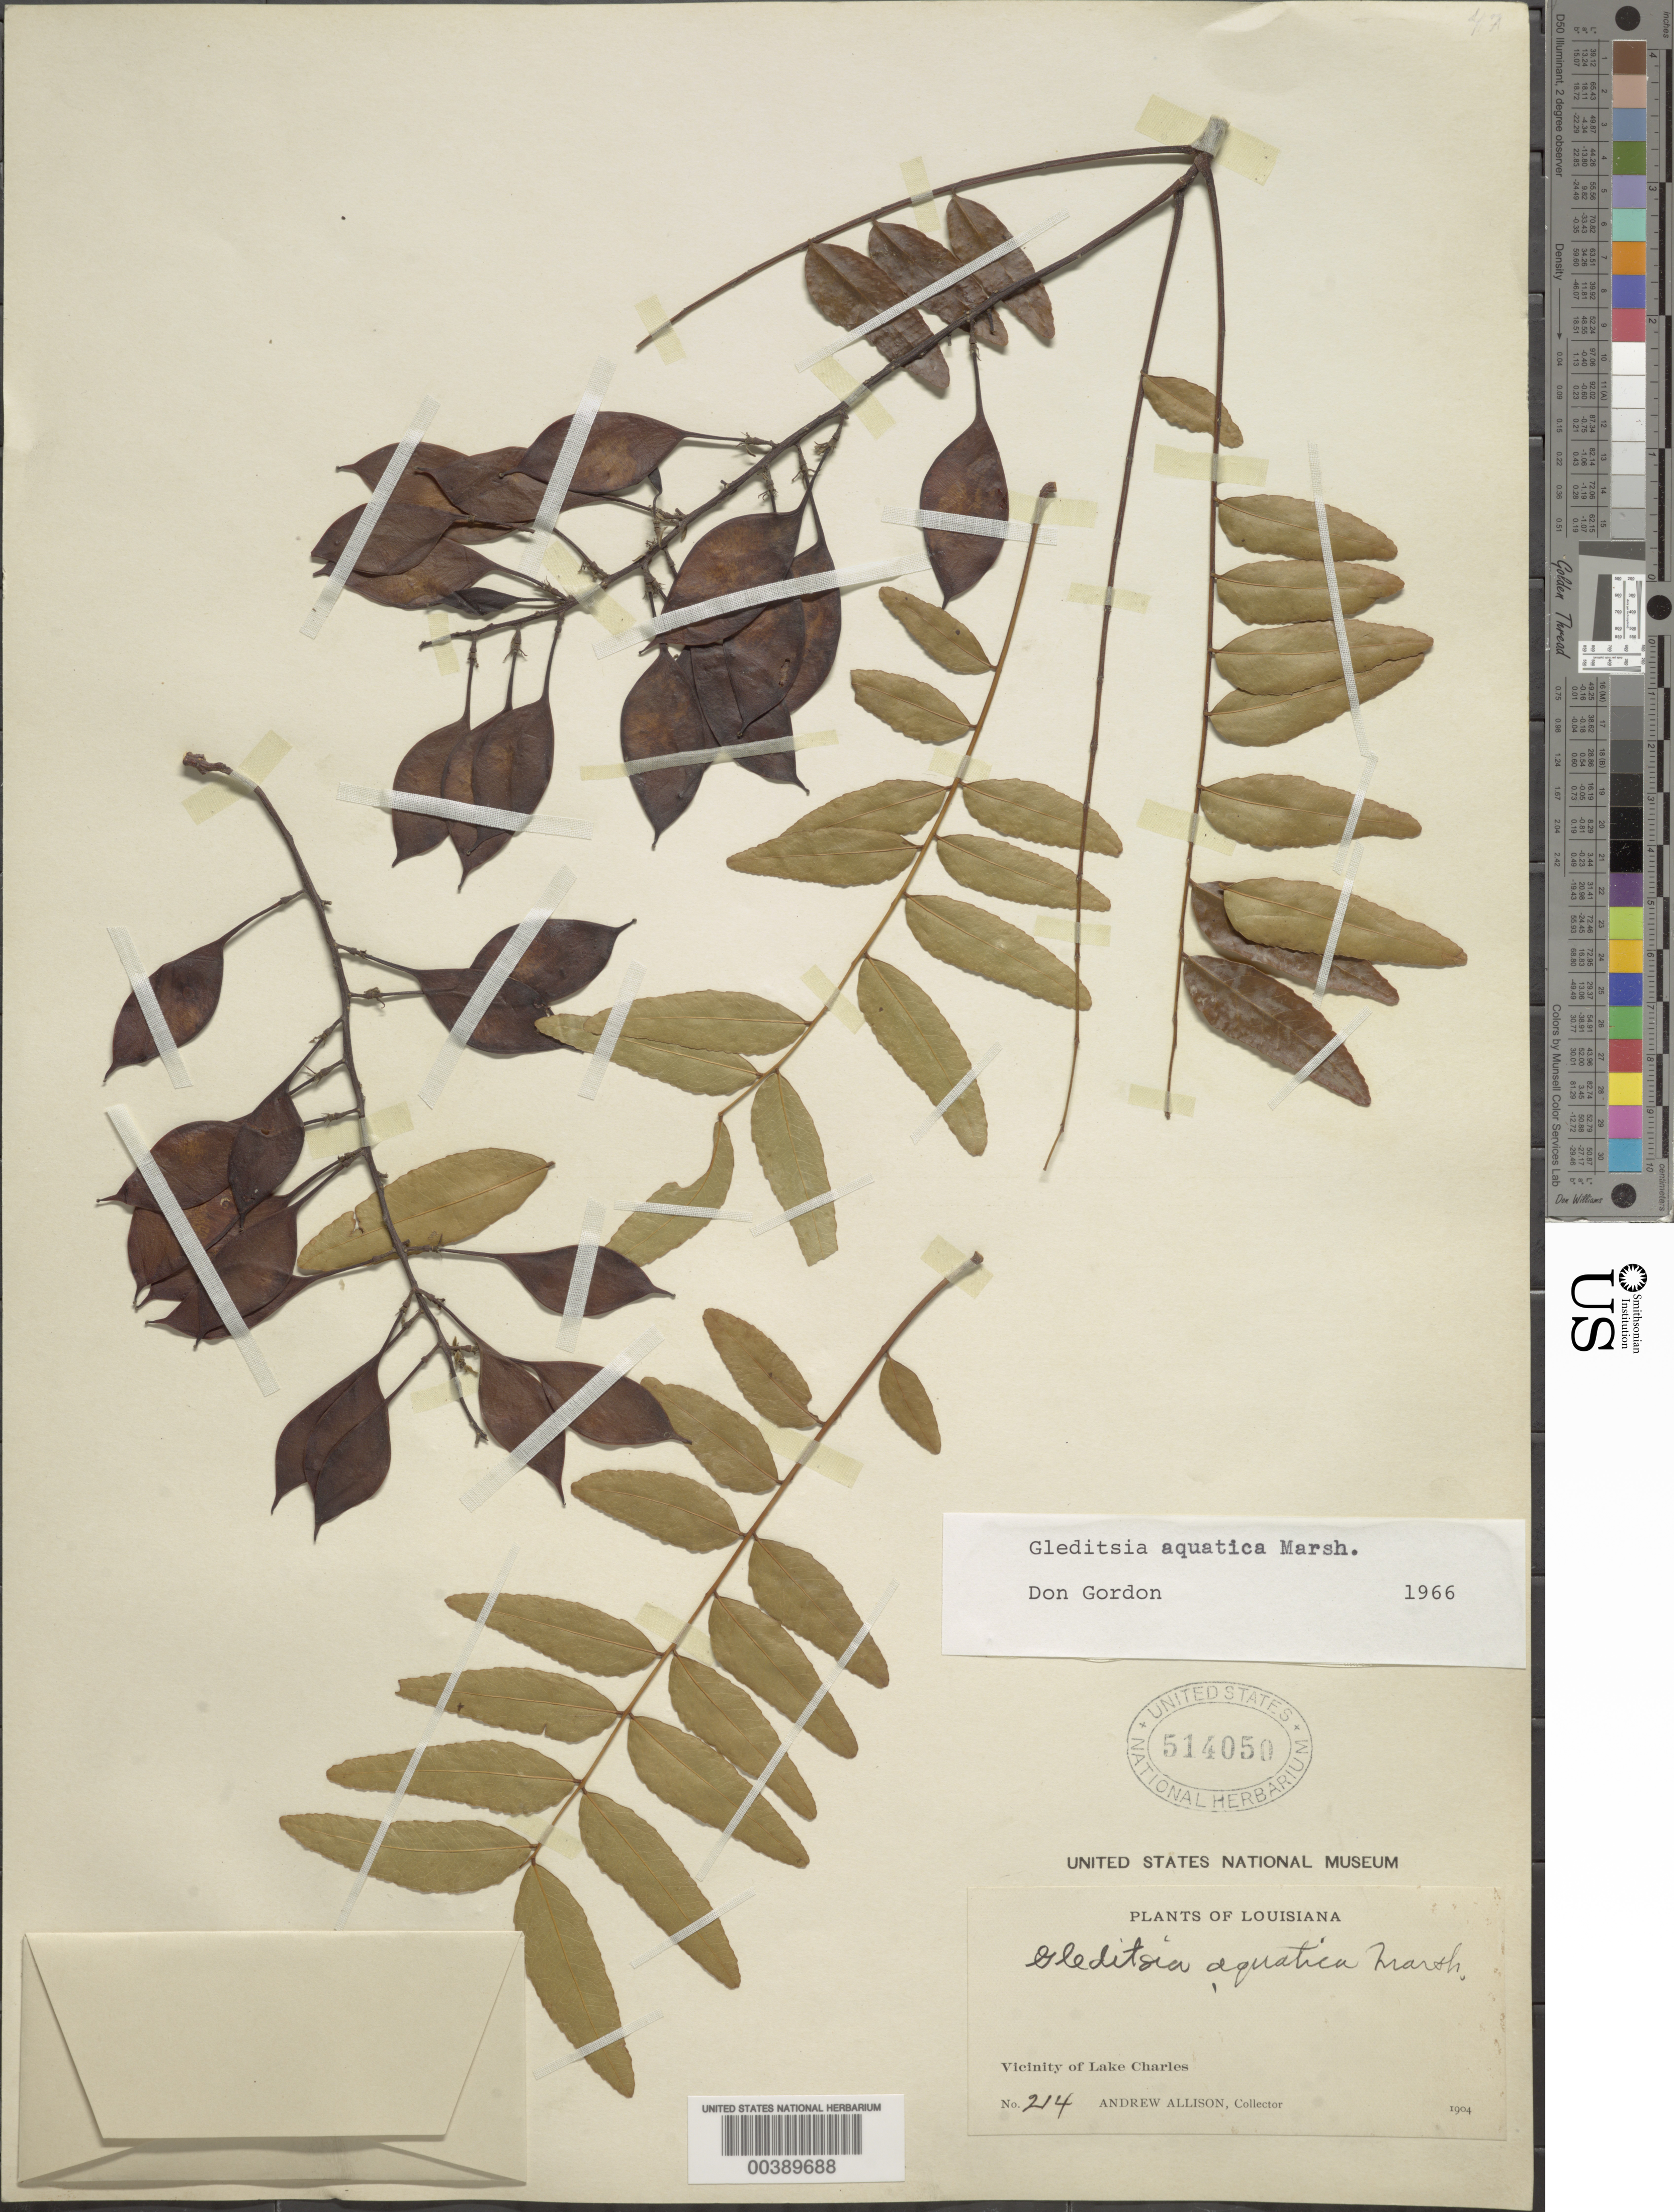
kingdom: Plantae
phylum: Tracheophyta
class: Magnoliopsida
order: Fabales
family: Fabaceae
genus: Gleditsia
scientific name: Gleditsia aquatica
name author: Marshall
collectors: A. Allison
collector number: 214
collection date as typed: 1904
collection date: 1904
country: United States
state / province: Louisiana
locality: Vicinity of lake charles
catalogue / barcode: US 514050